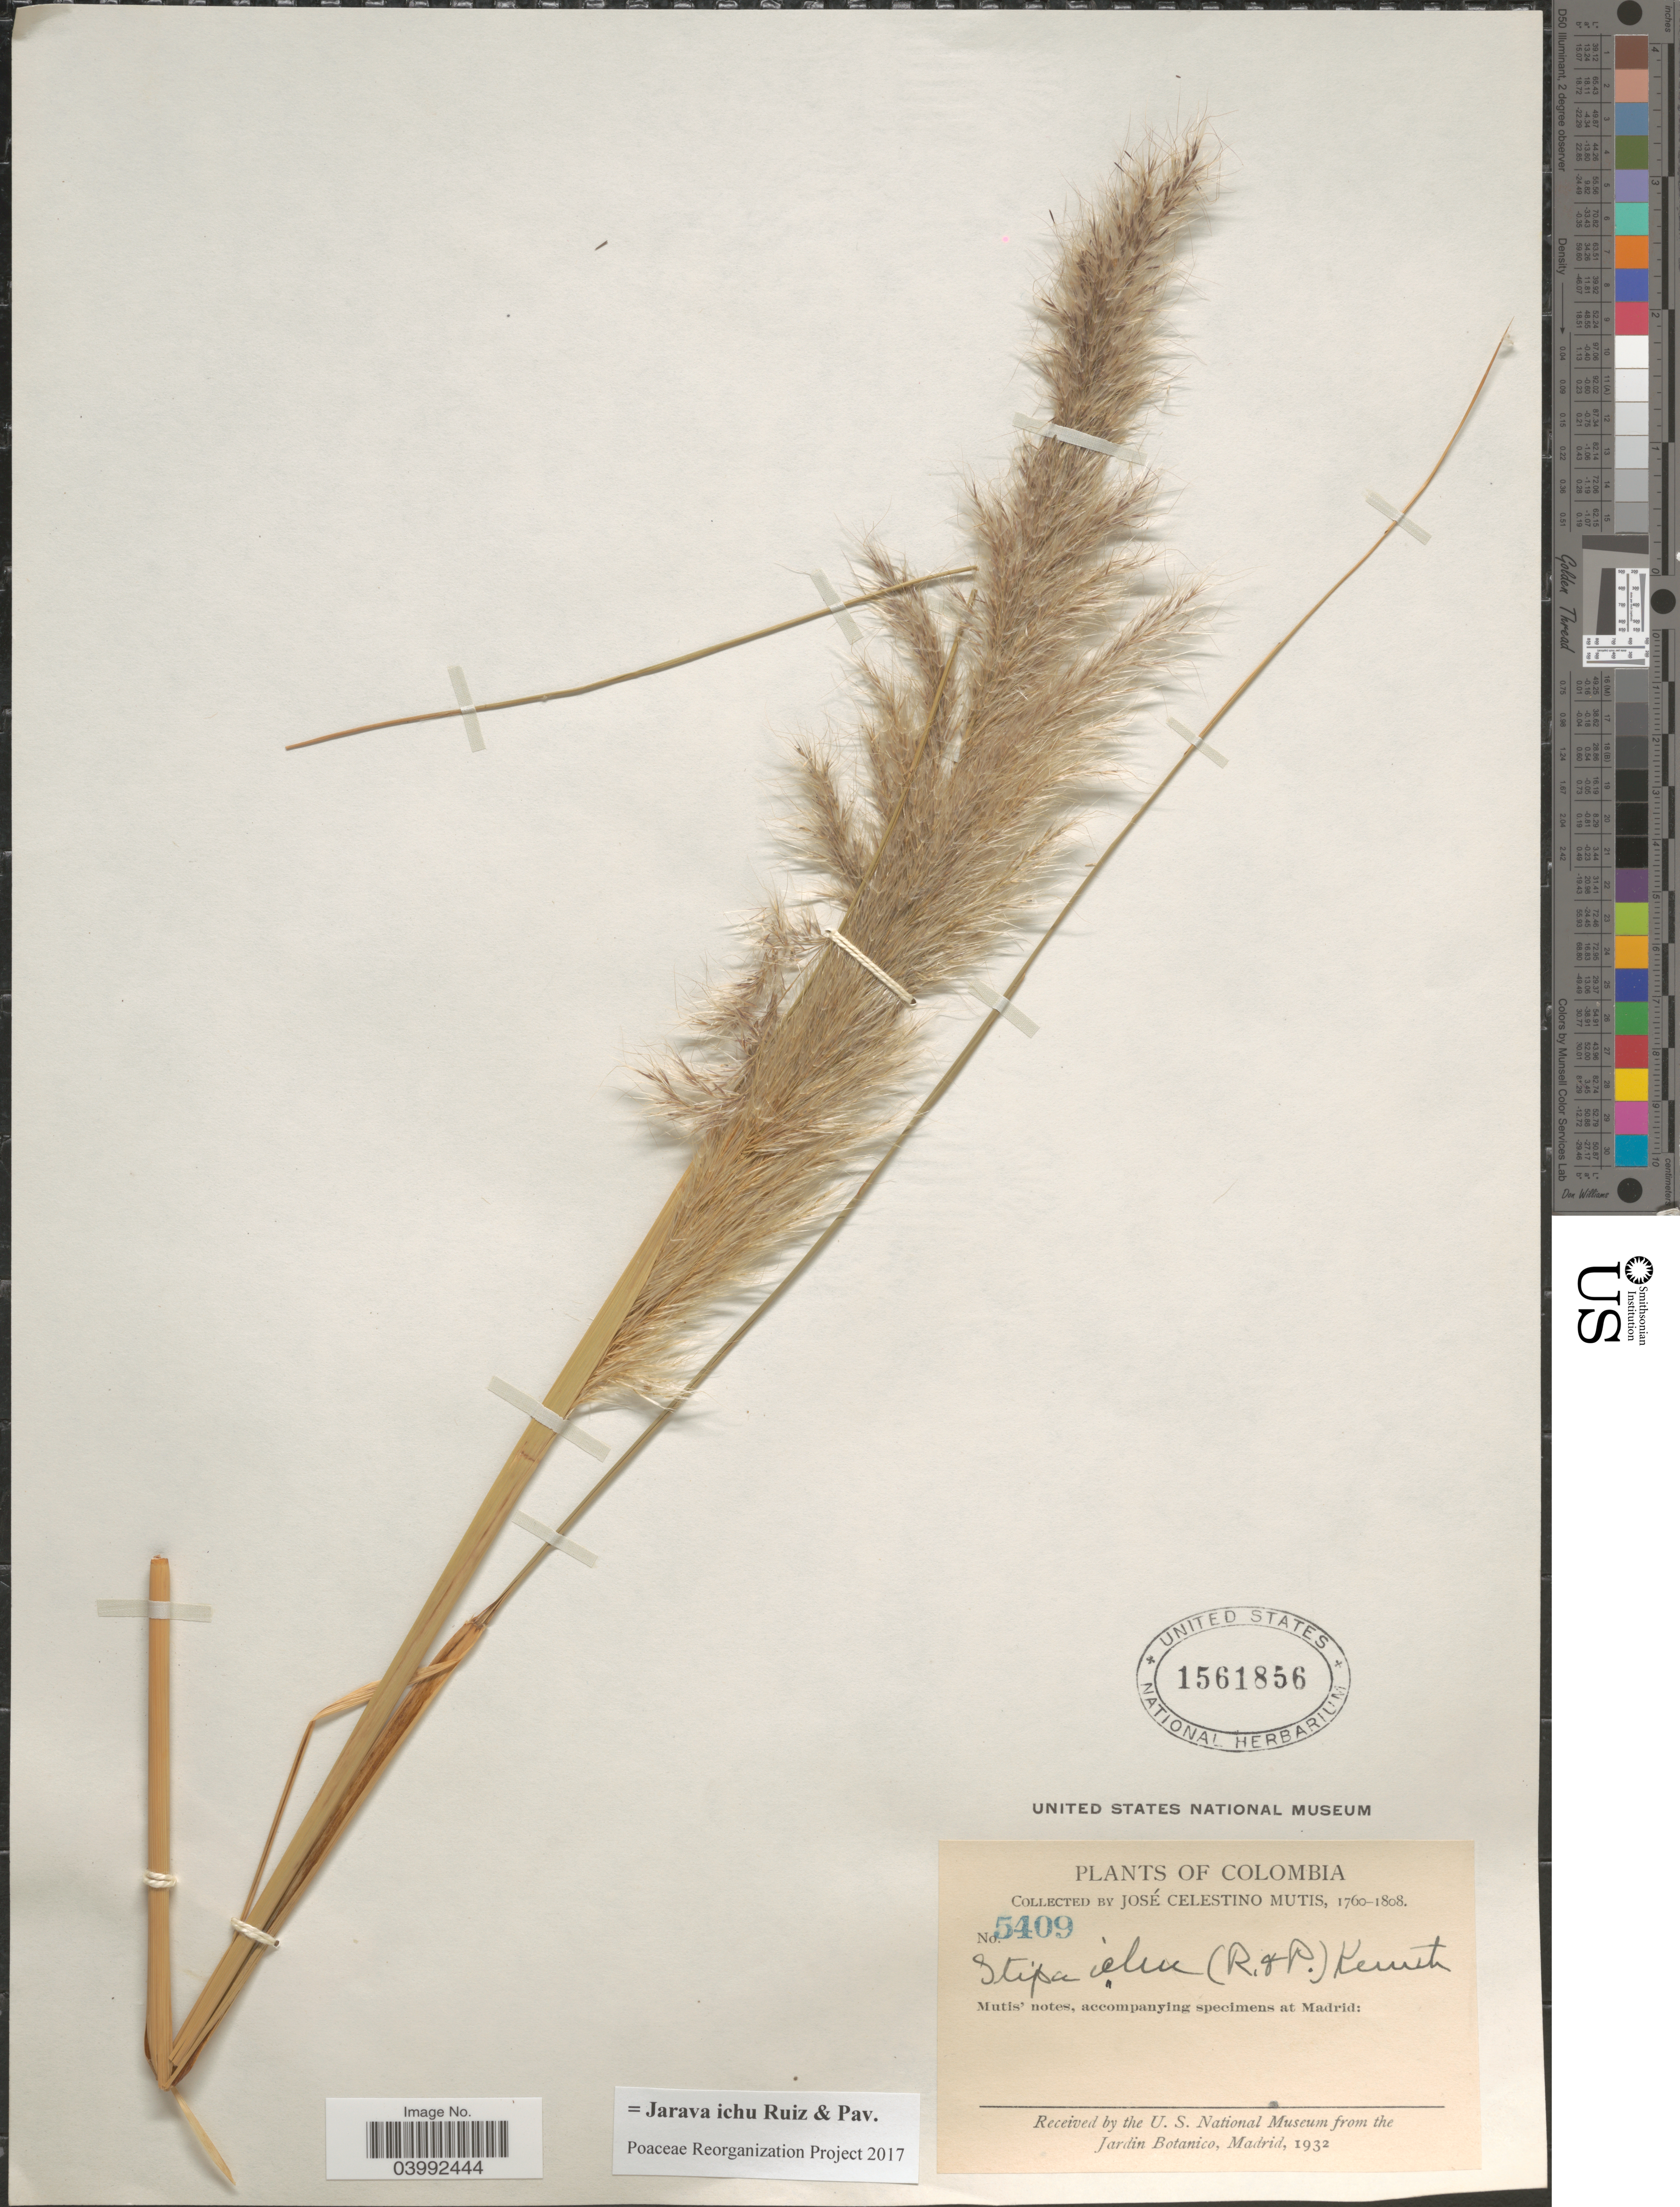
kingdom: Plantae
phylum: Tracheophyta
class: Liliopsida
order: Poales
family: Poaceae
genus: Jarava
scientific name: Jarava ichu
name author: Ruiz & Pav.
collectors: J. C. B. Mutis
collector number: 5409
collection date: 1760/1808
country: Colombia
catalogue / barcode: US 1561856